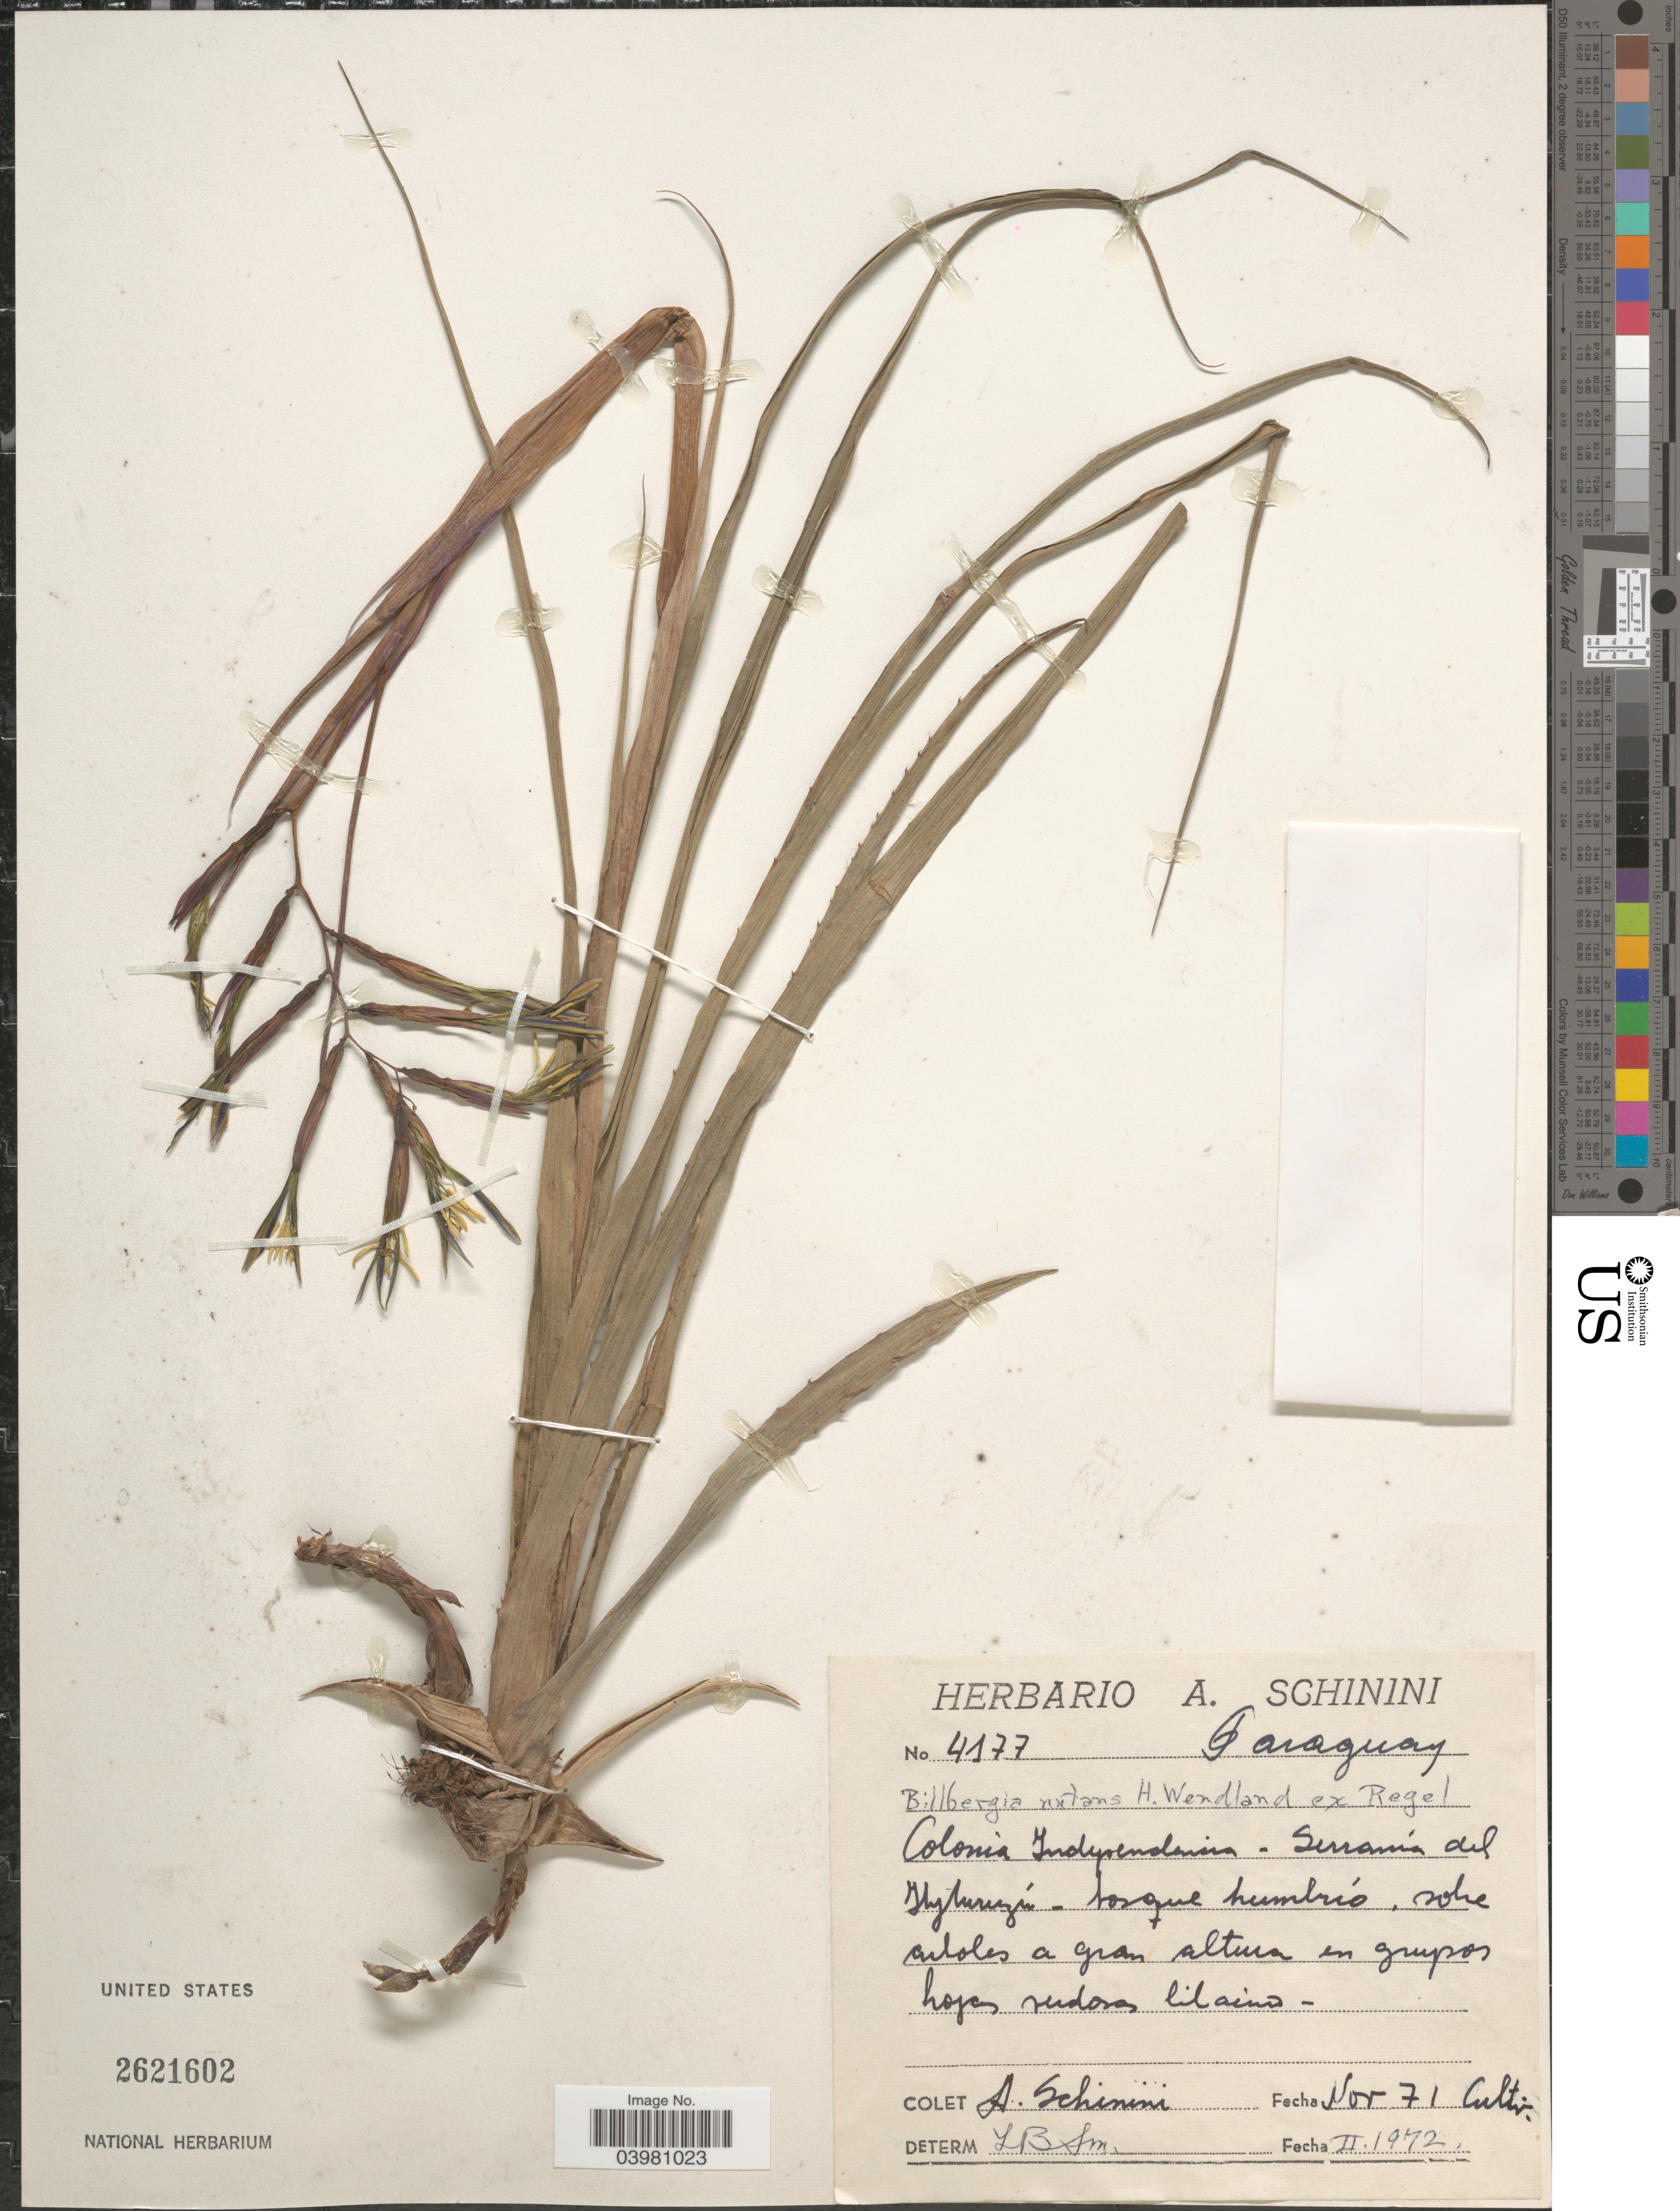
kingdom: Plantae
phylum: Tracheophyta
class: Liliopsida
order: Poales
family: Bromeliaceae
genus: Billbergia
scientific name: Billbergia nutans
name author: H. Wendl. ex Regel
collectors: A. Schinini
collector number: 4177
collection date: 1972-11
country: Paraguay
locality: Colonia Independensia - Serranía del Ybytyruzú .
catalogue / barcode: US 2621602